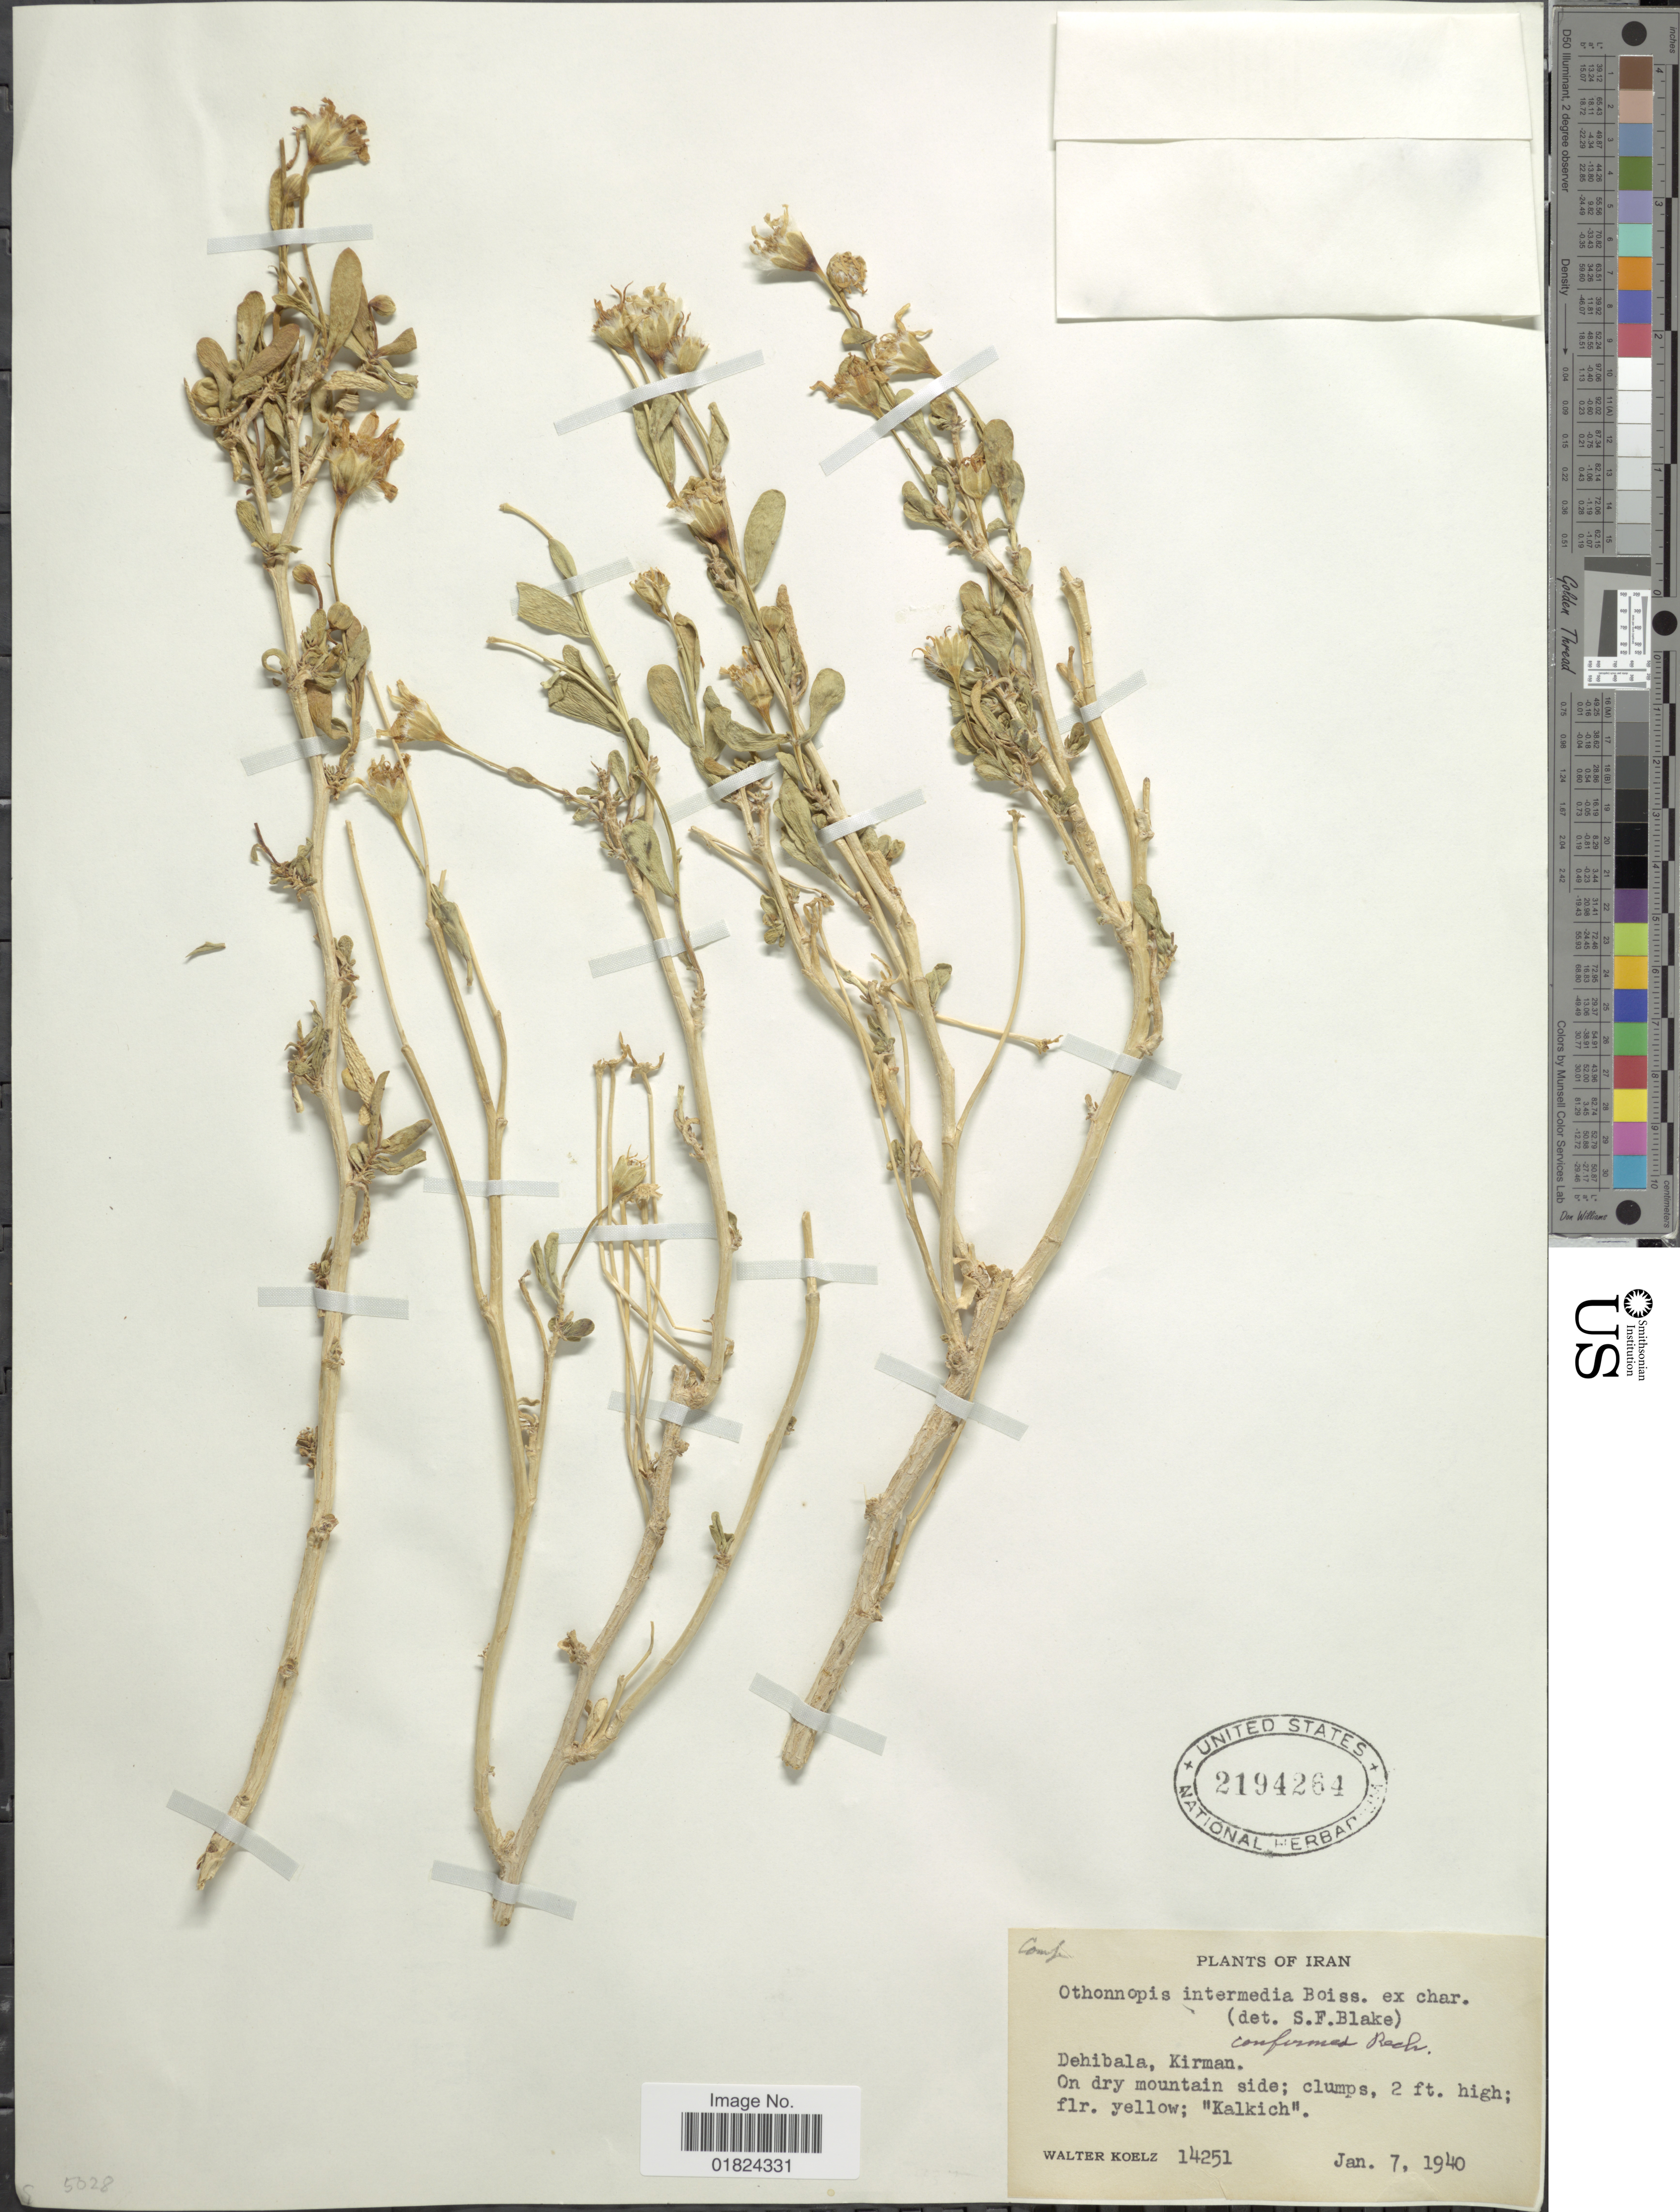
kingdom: Plantae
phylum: Tracheophyta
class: Magnoliopsida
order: Asterales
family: Asteraceae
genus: Hertia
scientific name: Hertia intermedia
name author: (Boiss.) Kuntze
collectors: W. N. Koelz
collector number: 14251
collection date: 1940-01-07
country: Iran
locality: Dehibala, Kirman, on dry mountain side.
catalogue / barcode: US 2194264